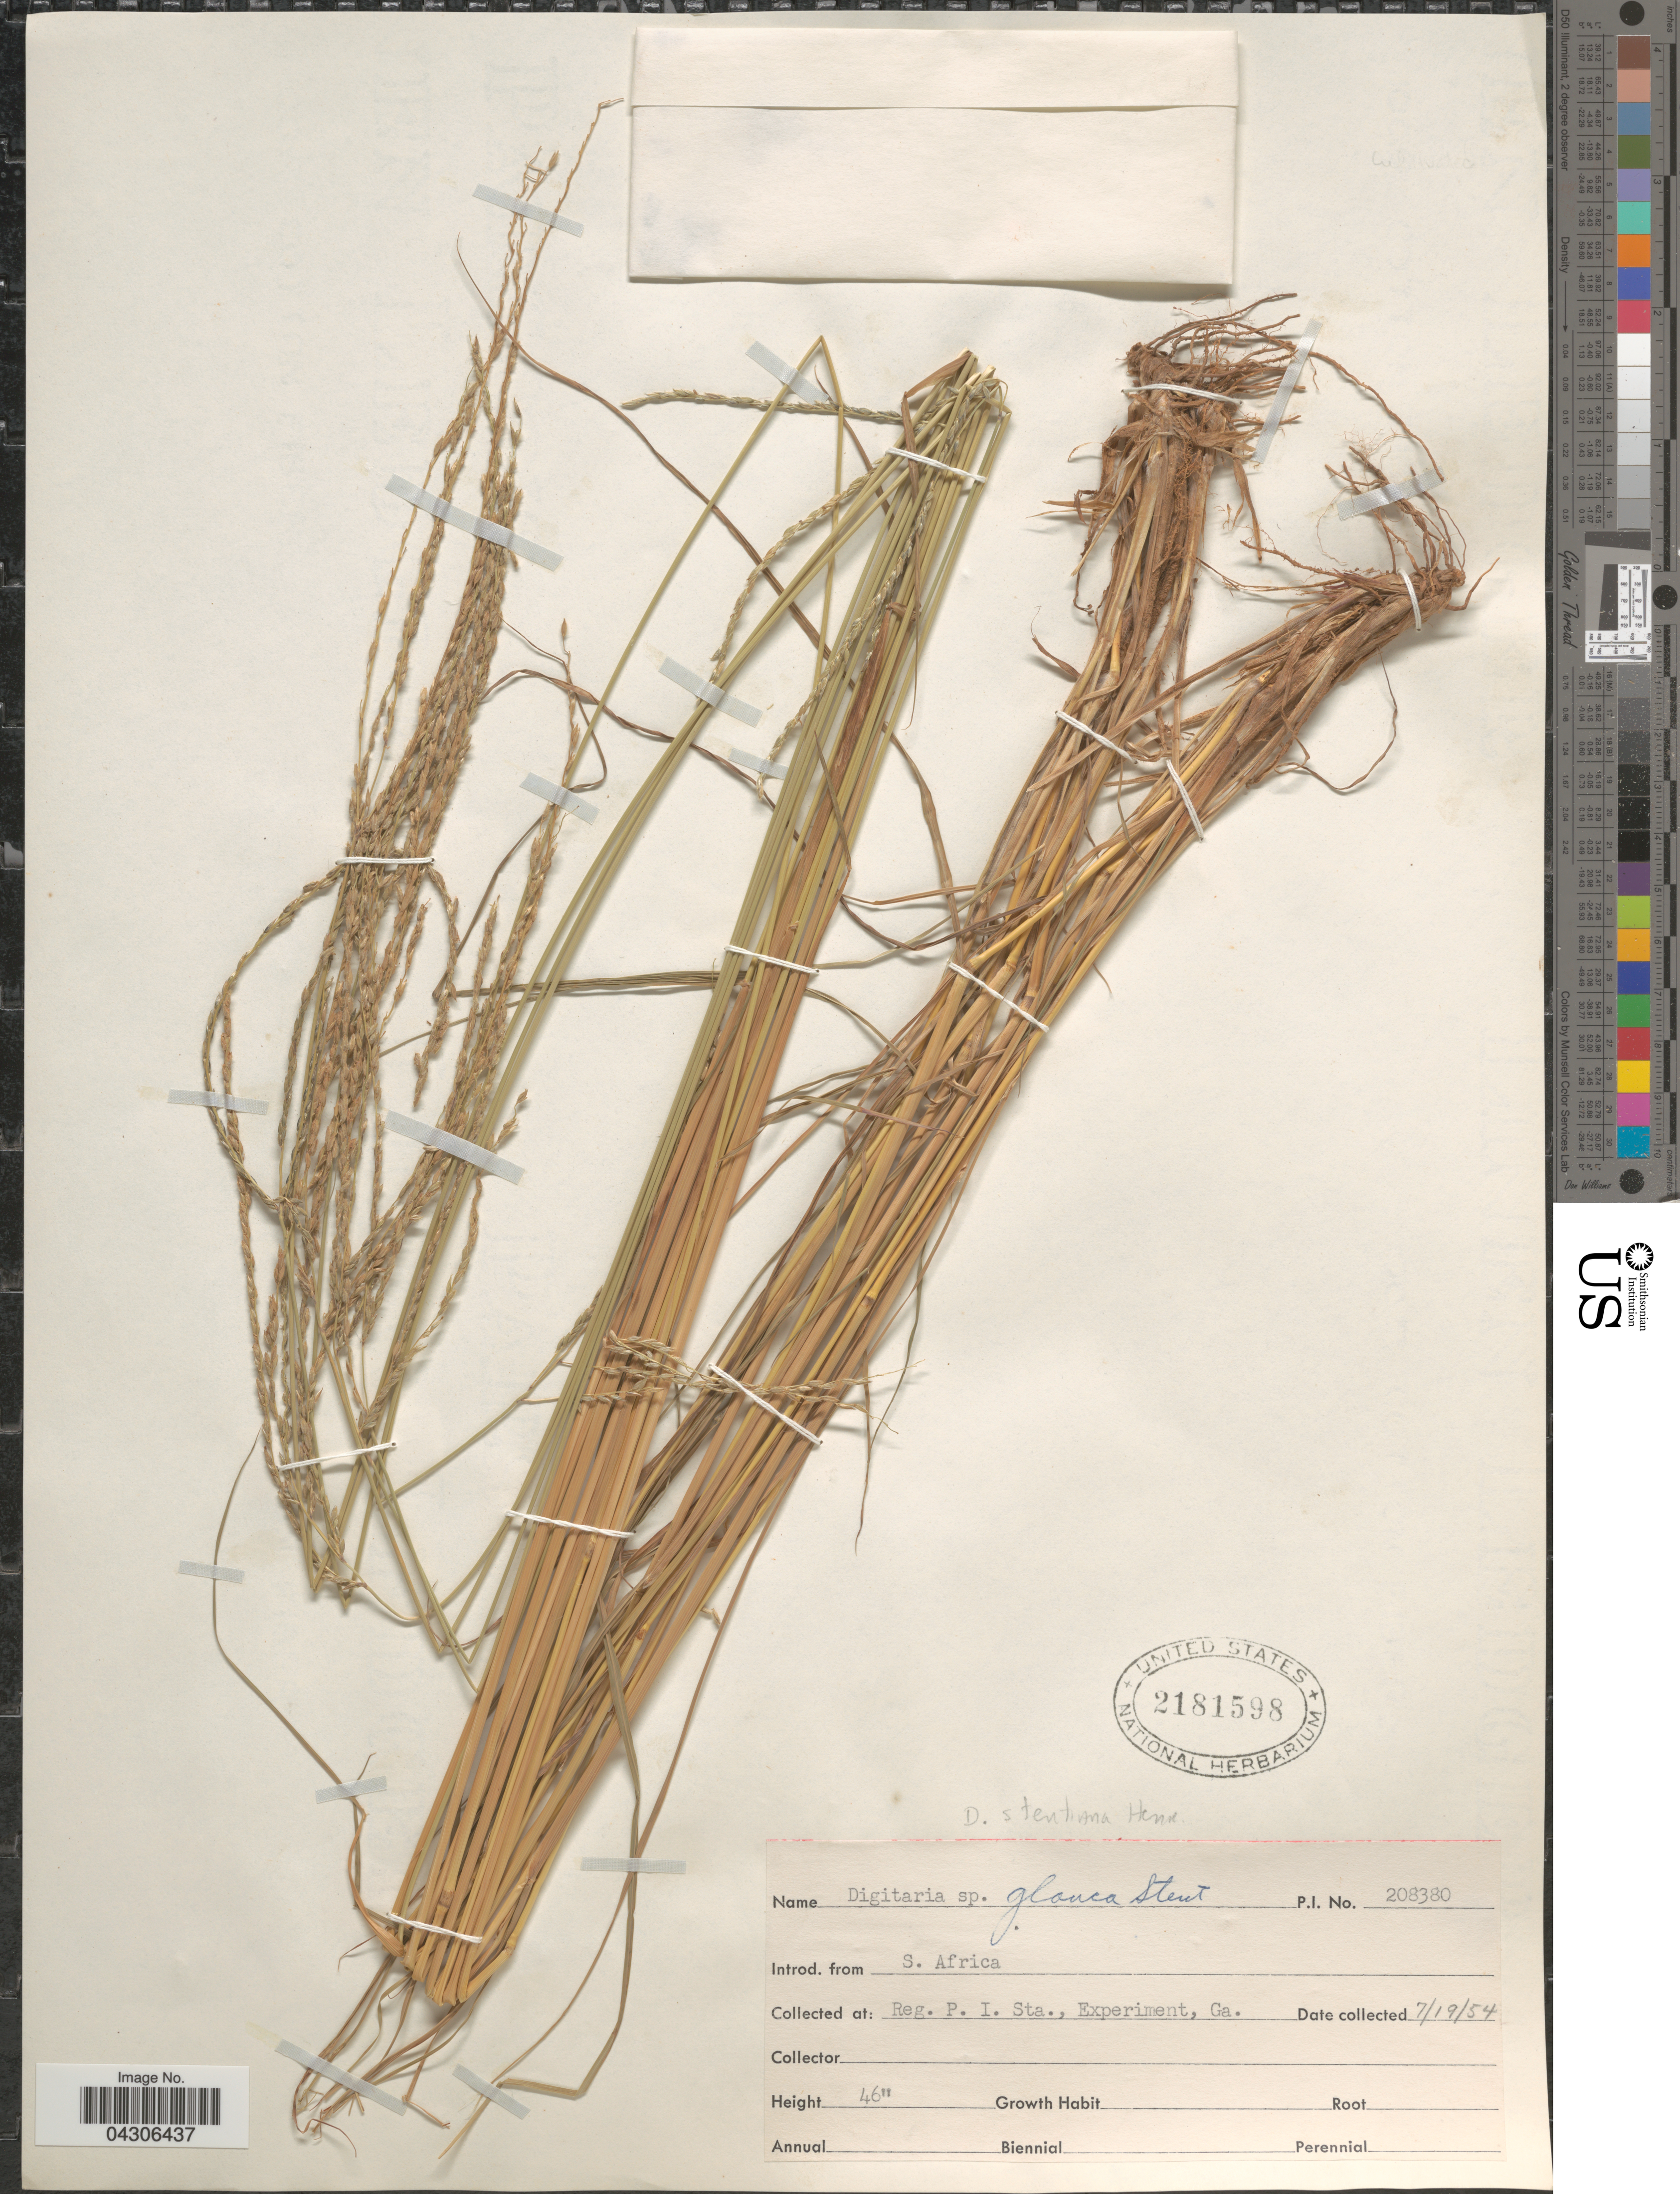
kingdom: Plantae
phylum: Tracheophyta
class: Liliopsida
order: Poales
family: Poaceae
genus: Digitaria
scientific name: Digitaria glauca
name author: A. Camus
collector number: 208380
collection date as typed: Transcribed d/m/y: 19/7/54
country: United States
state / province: Georgia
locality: Reg. P.I. Sta., Experiment.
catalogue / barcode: US 2181598